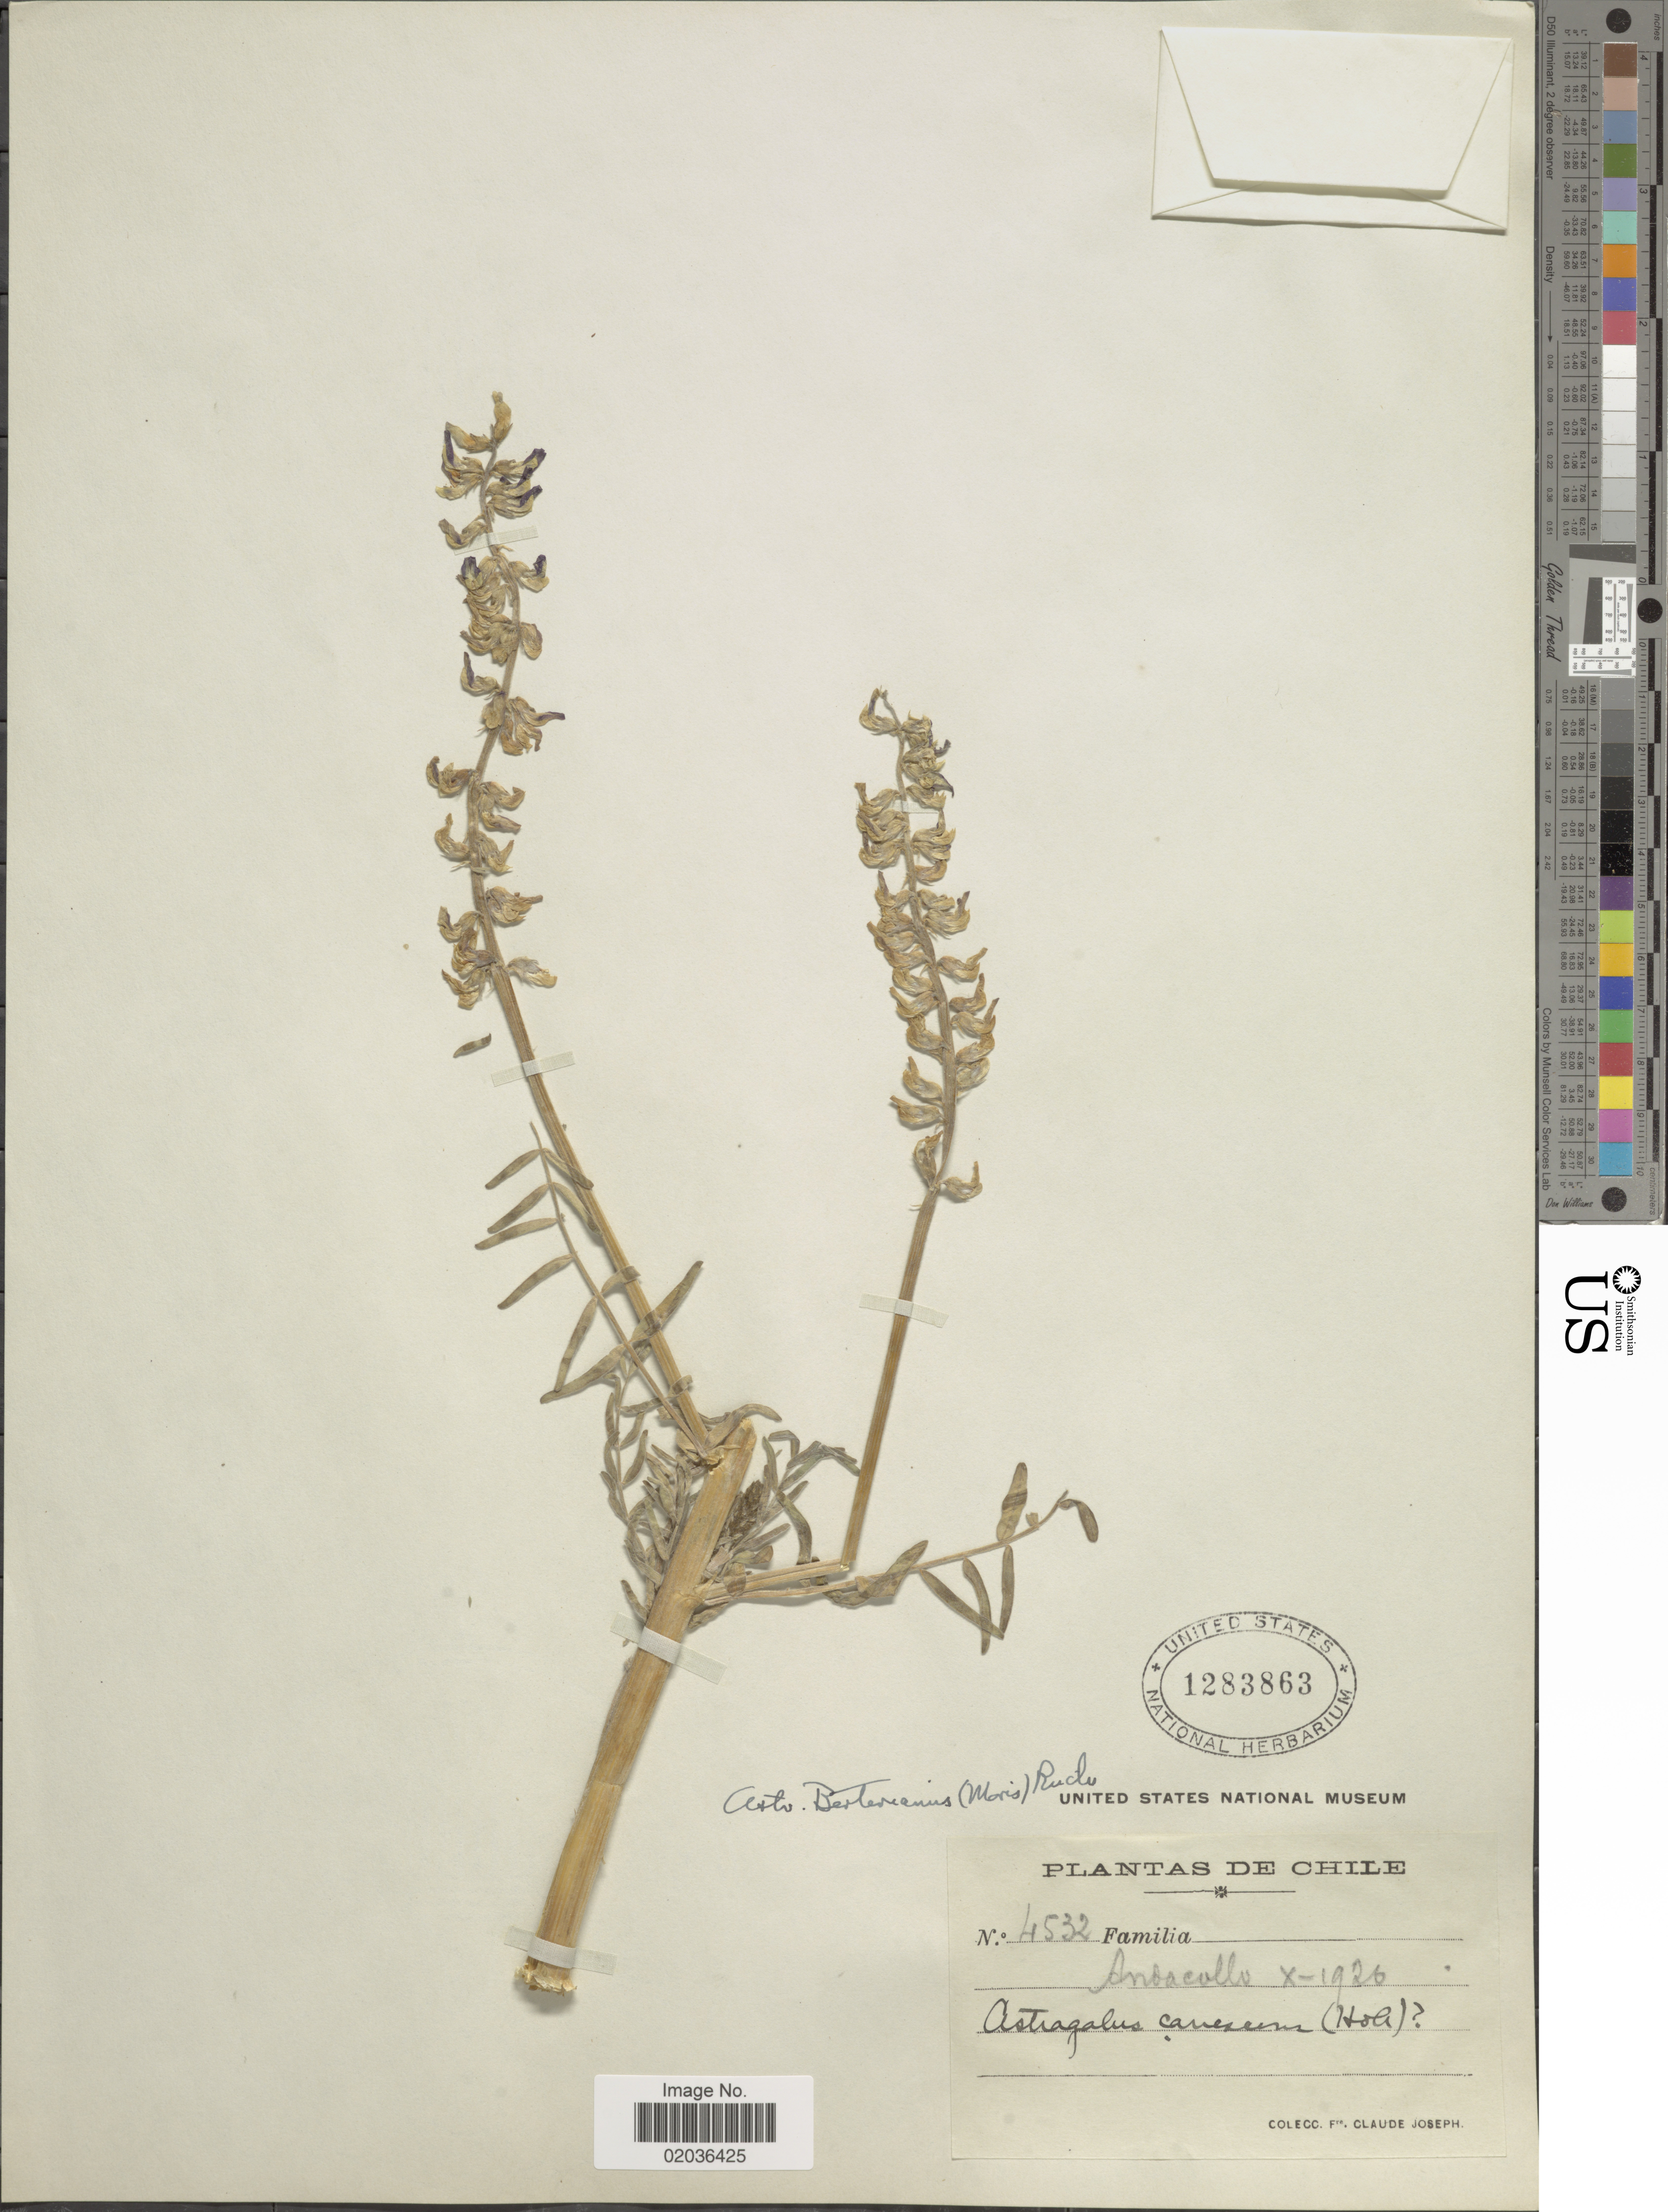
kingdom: Plantae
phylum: Tracheophyta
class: Magnoliopsida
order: Fabales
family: Fabaceae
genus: Astragalus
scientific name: Astragalus berterianus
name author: (Moris) Reiche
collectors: Bro. Claude-Joseph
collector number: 4532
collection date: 1926-10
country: Chile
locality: Andacollo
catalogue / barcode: US 1283863